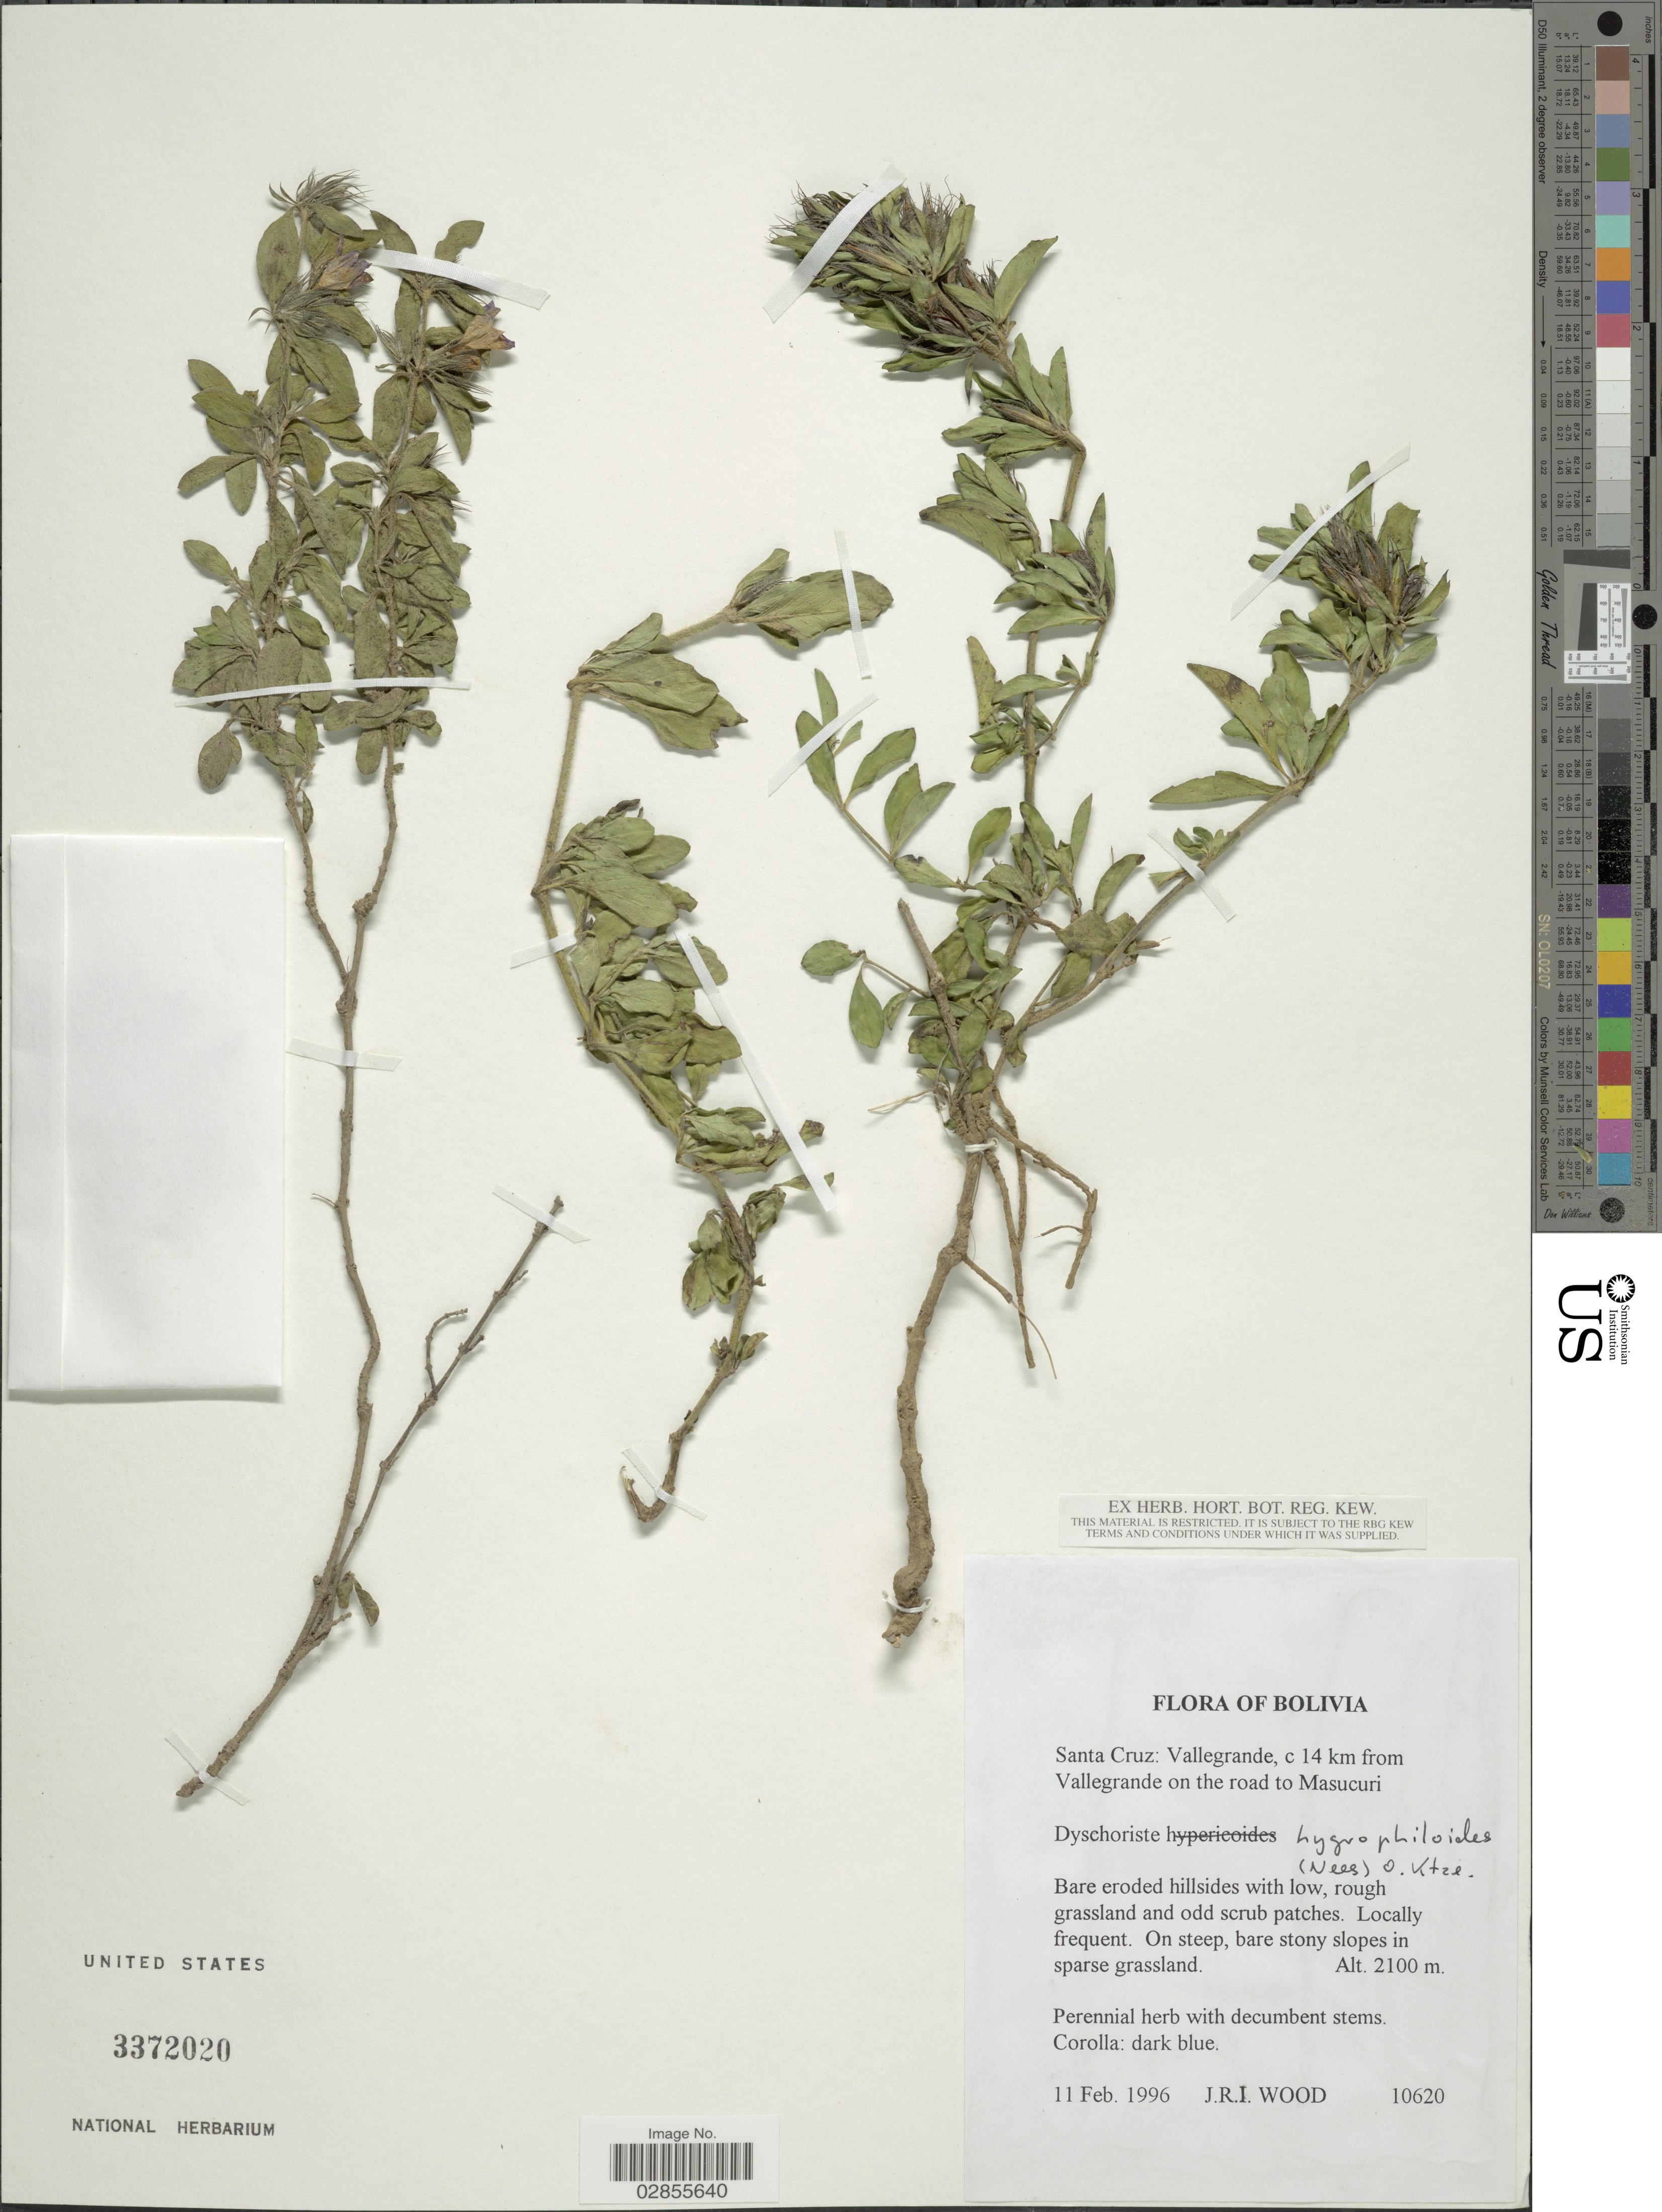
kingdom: Plantae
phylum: Tracheophyta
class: Magnoliopsida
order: Lamiales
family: Acanthaceae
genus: Dyschoriste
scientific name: Dyschoriste boliviana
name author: Wassh. & J.R.I. Wood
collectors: J. R. I. Wood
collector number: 10620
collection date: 1996-02-11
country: Bolivia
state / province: Santa Cruz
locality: Vallegrande, c 14 km from Vallegrande on the road to Masucuri.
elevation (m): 2100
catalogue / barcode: US 3372020